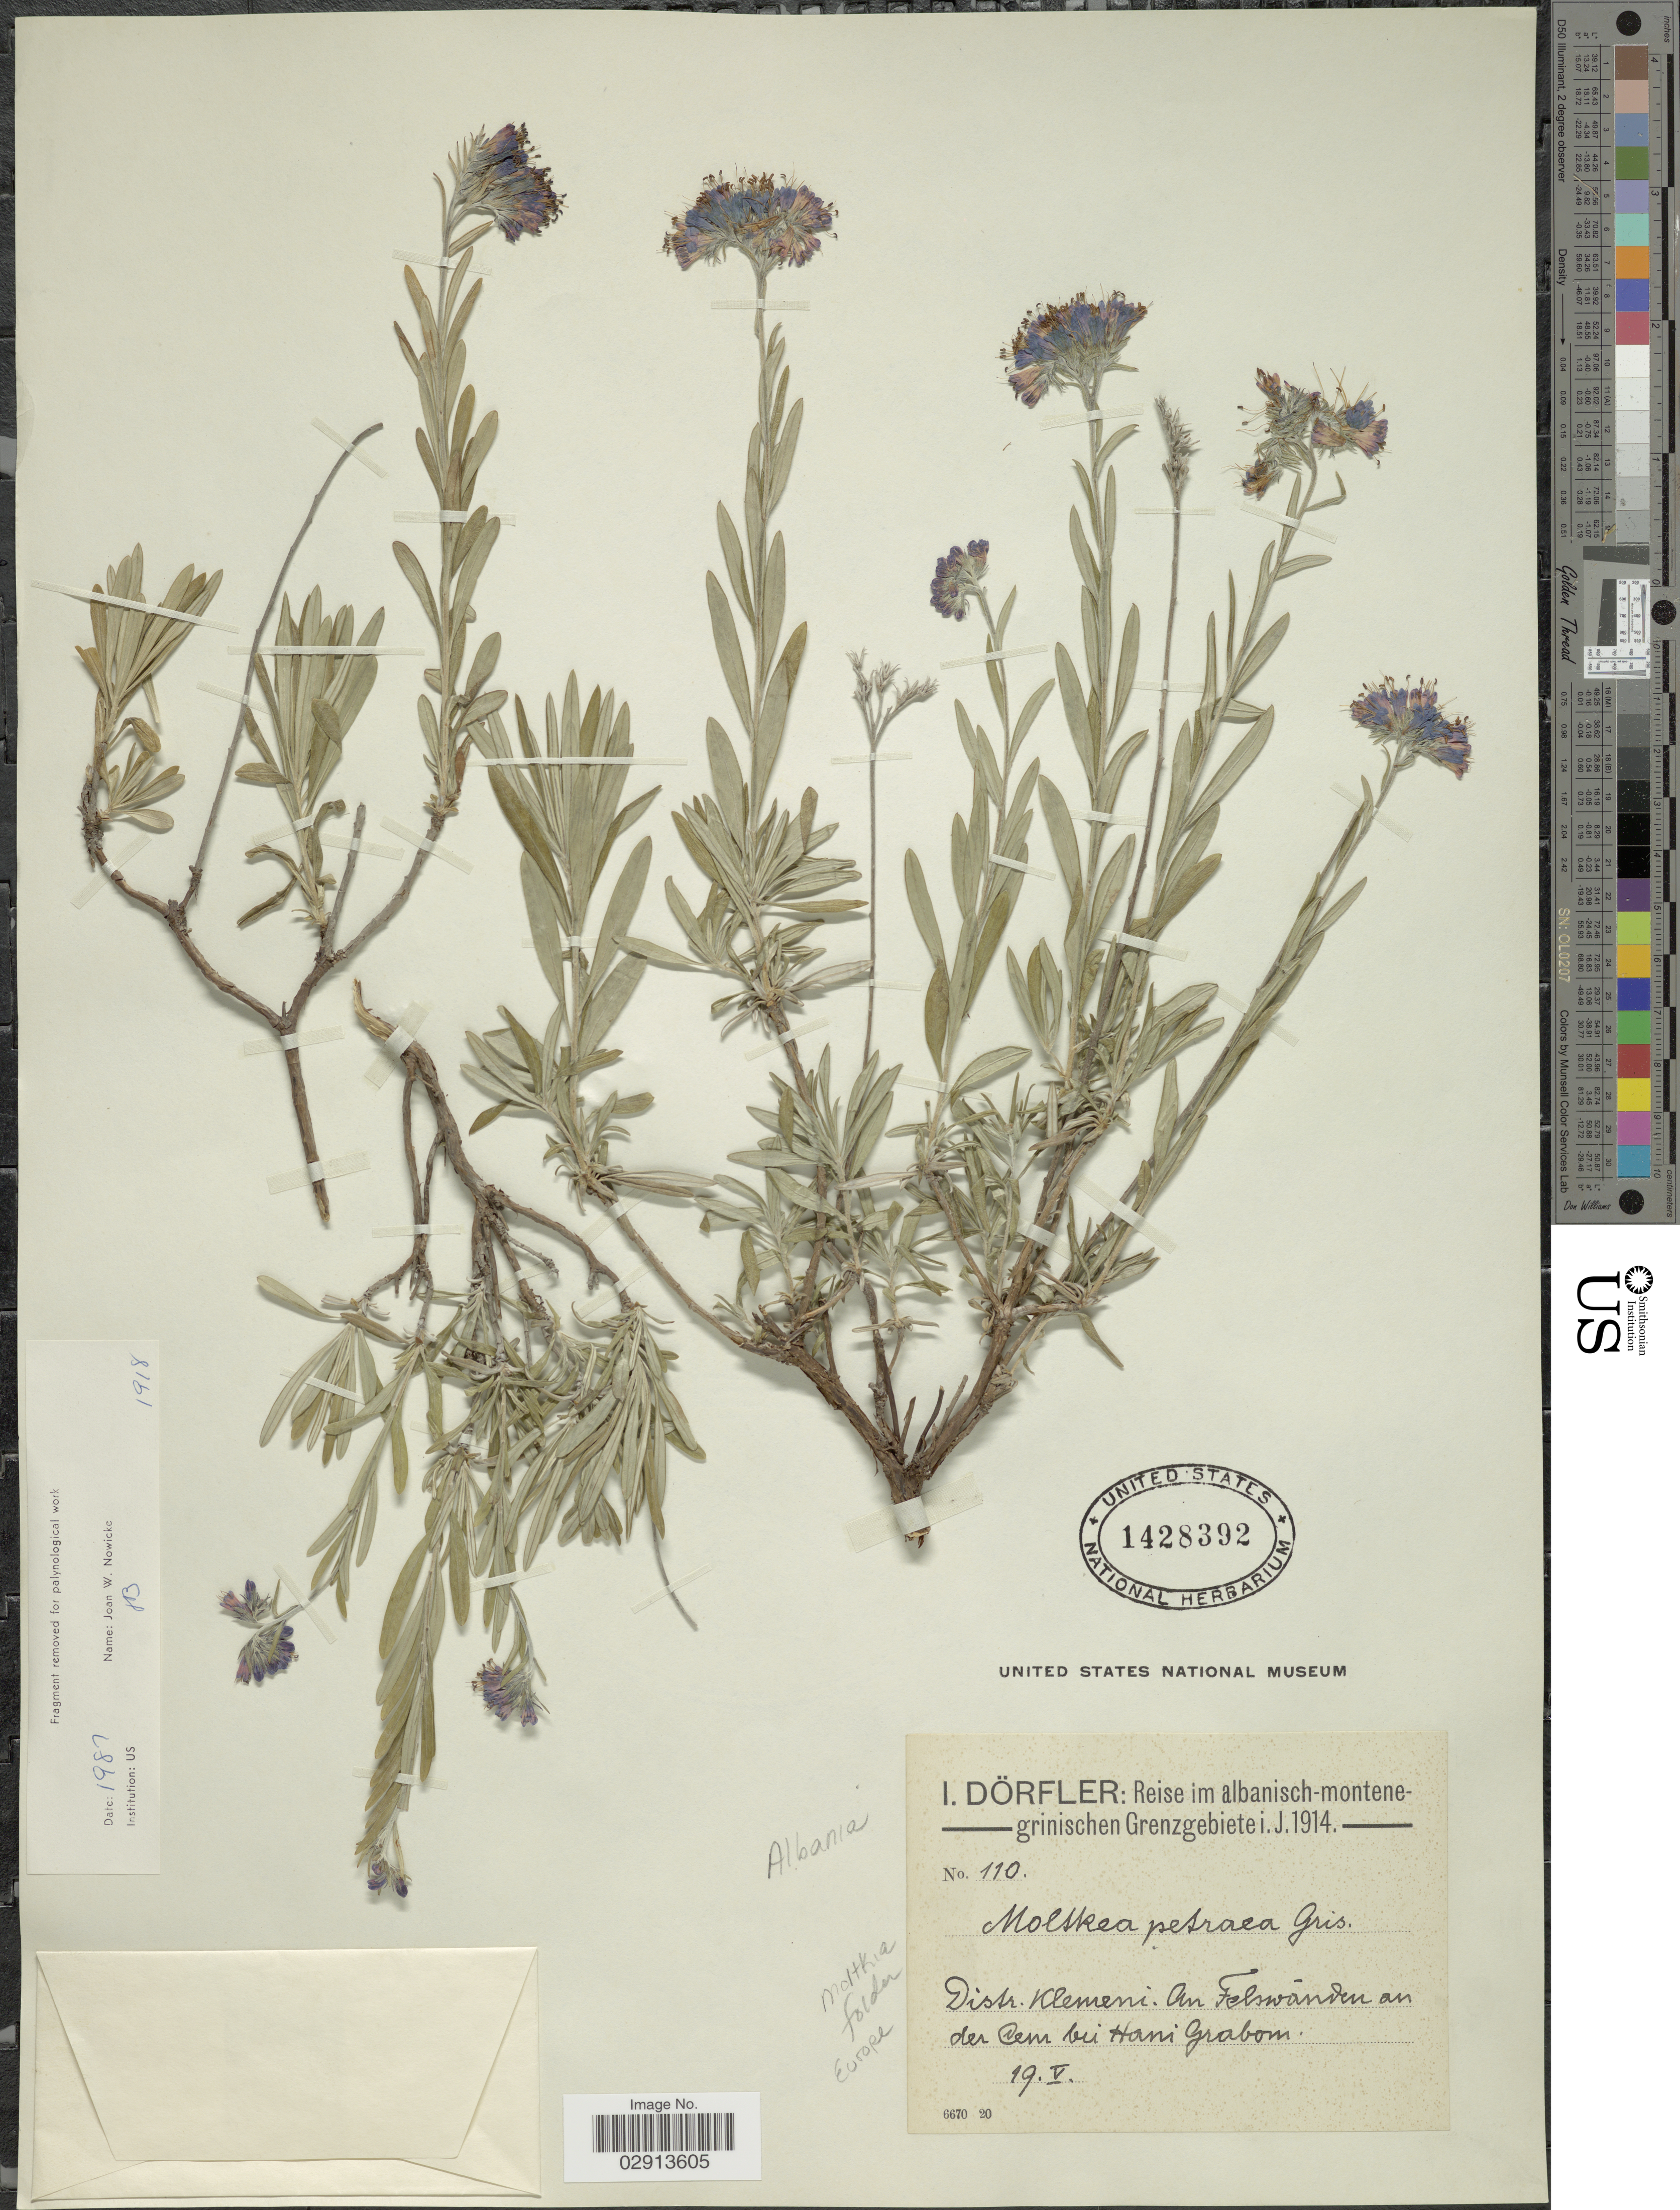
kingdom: Plantae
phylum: Tracheophyta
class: Magnoliopsida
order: Boraginales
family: Boraginaceae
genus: Moltkia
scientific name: Moltkia petraea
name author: Griseb.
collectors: I. Dörfler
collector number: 110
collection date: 1914-05-19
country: Albania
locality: Albanisch-Montene-grinischen Grenzgebiete. Distr. Klemeni. An Felswandu an der Aem Bei Hani Grabom. [interpreted]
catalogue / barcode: US 1428392